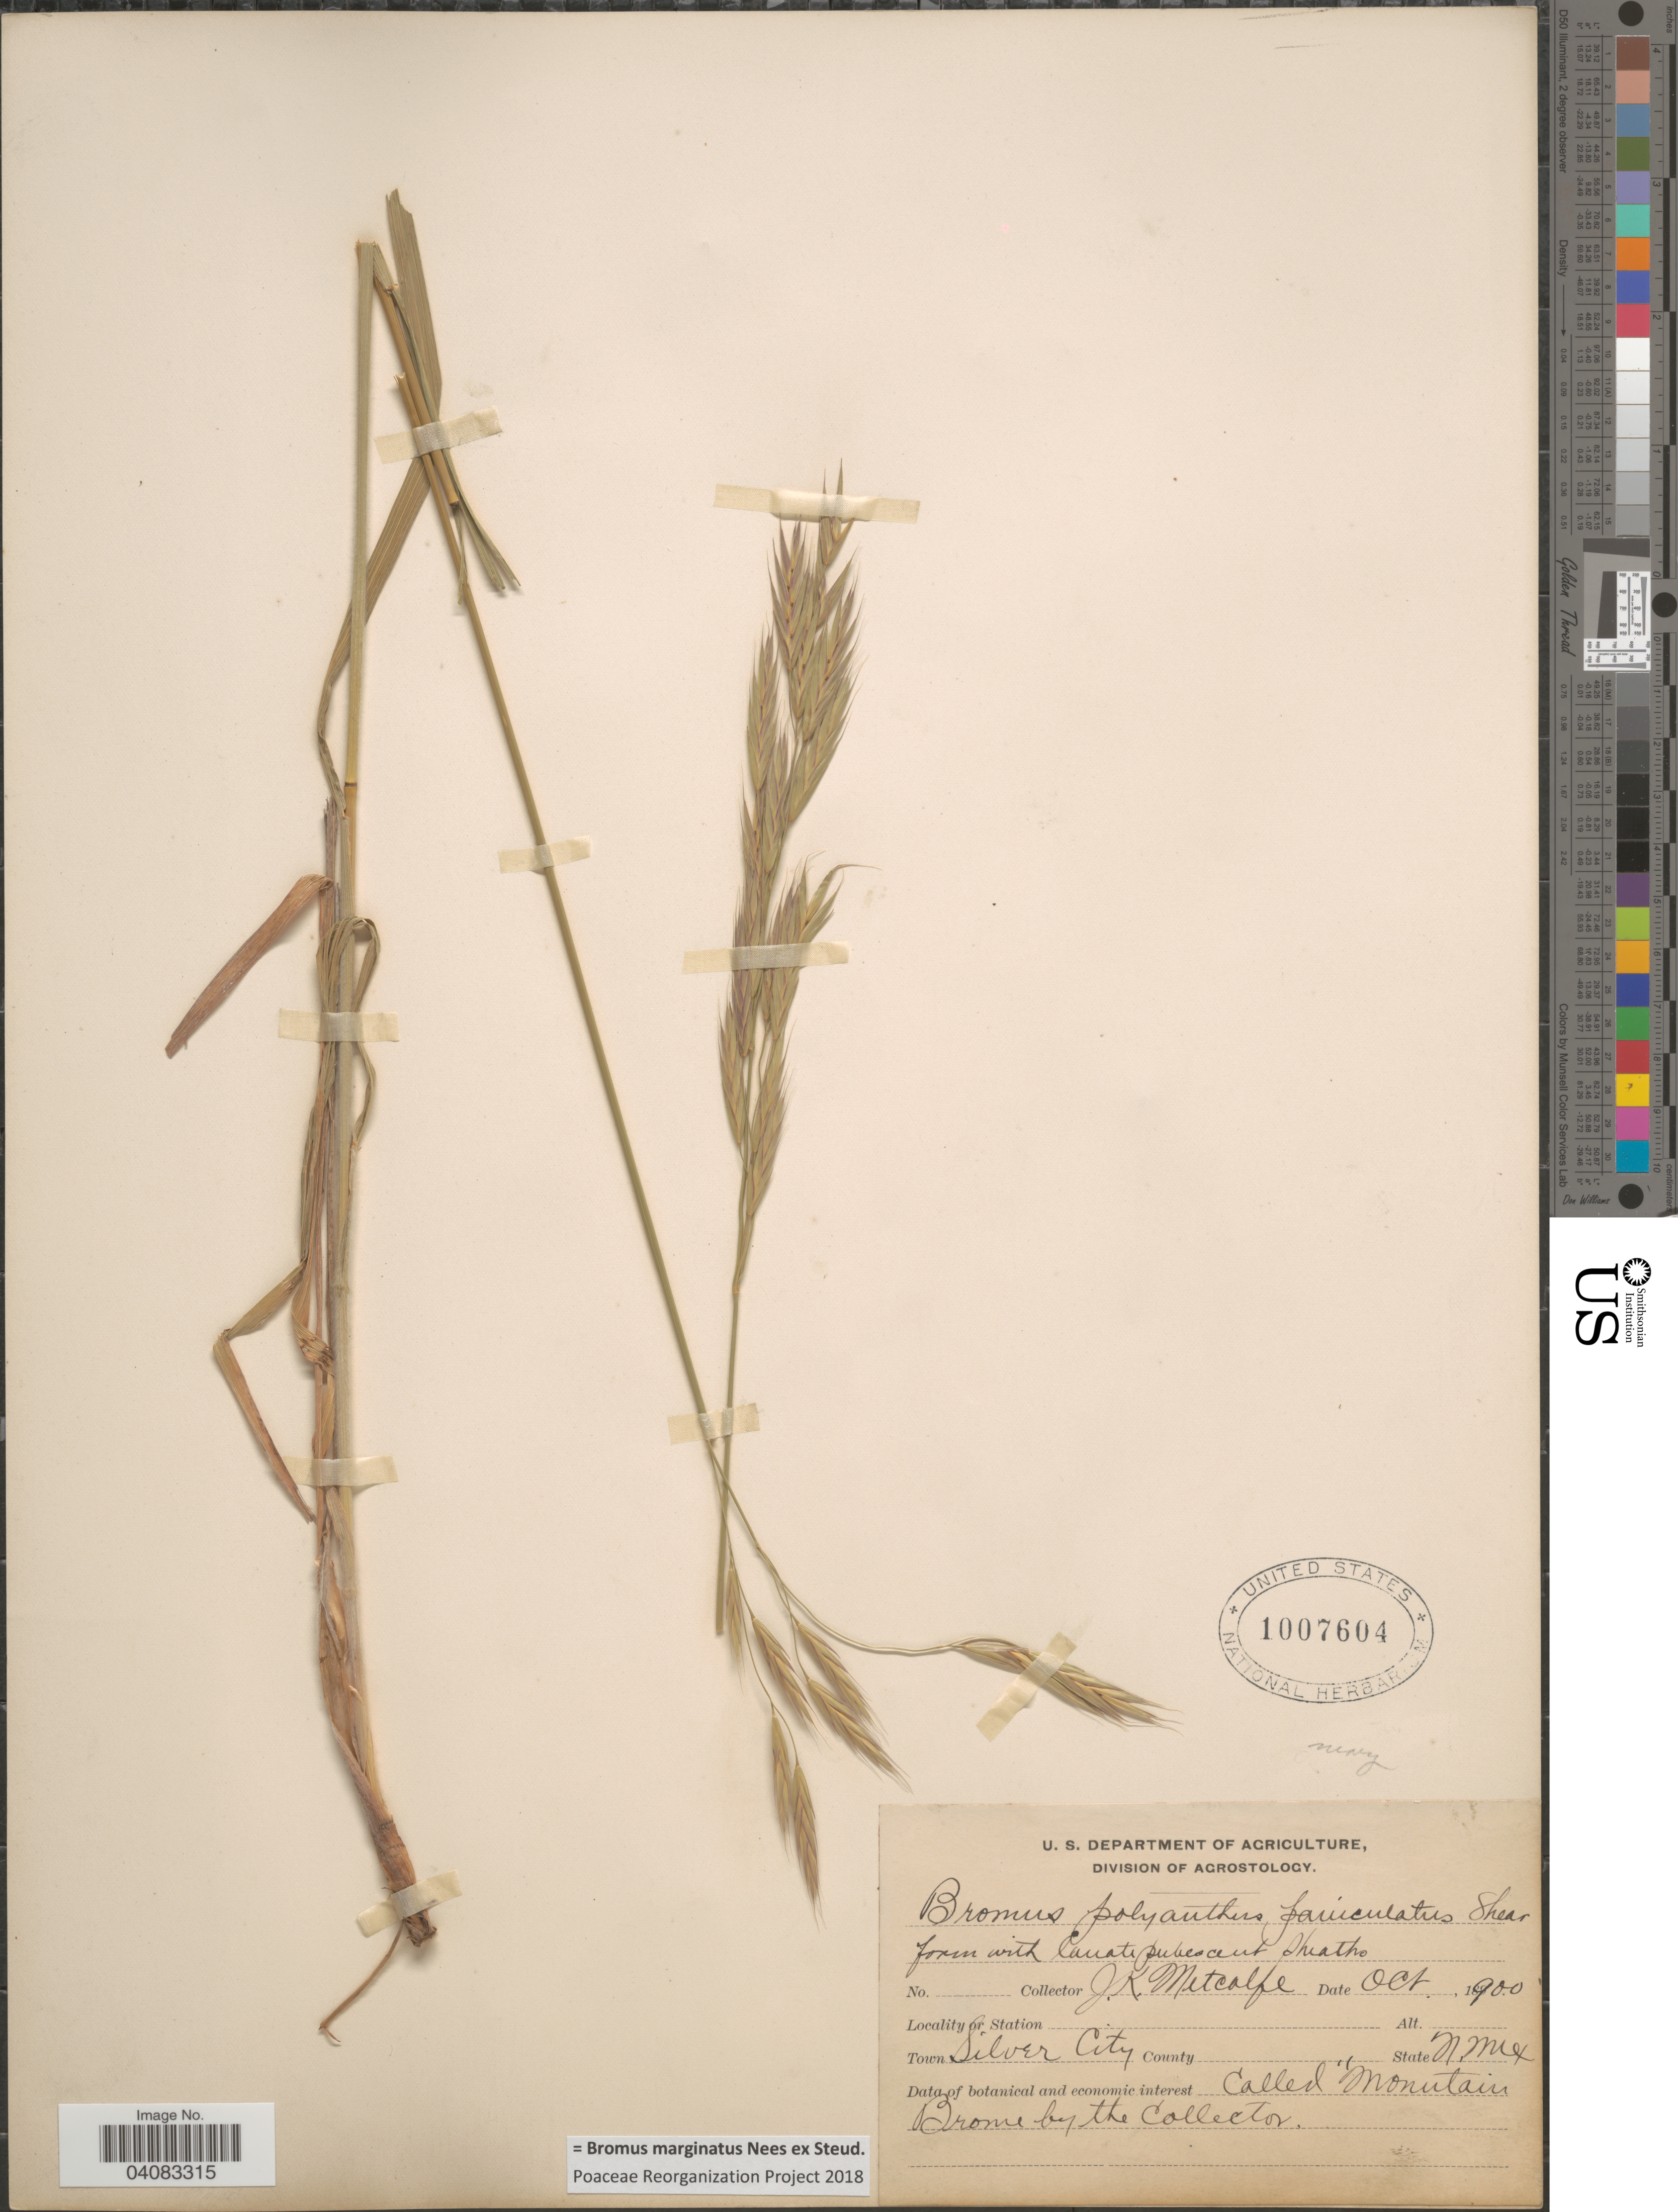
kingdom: Plantae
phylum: Tracheophyta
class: Liliopsida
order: Poales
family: Poaceae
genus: Bromus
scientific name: Bromus marginatus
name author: Nees ex Steud.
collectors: J. Metcalfe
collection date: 1900-10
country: United States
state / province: New Mexico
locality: Town Silver City.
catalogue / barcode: US 1007604